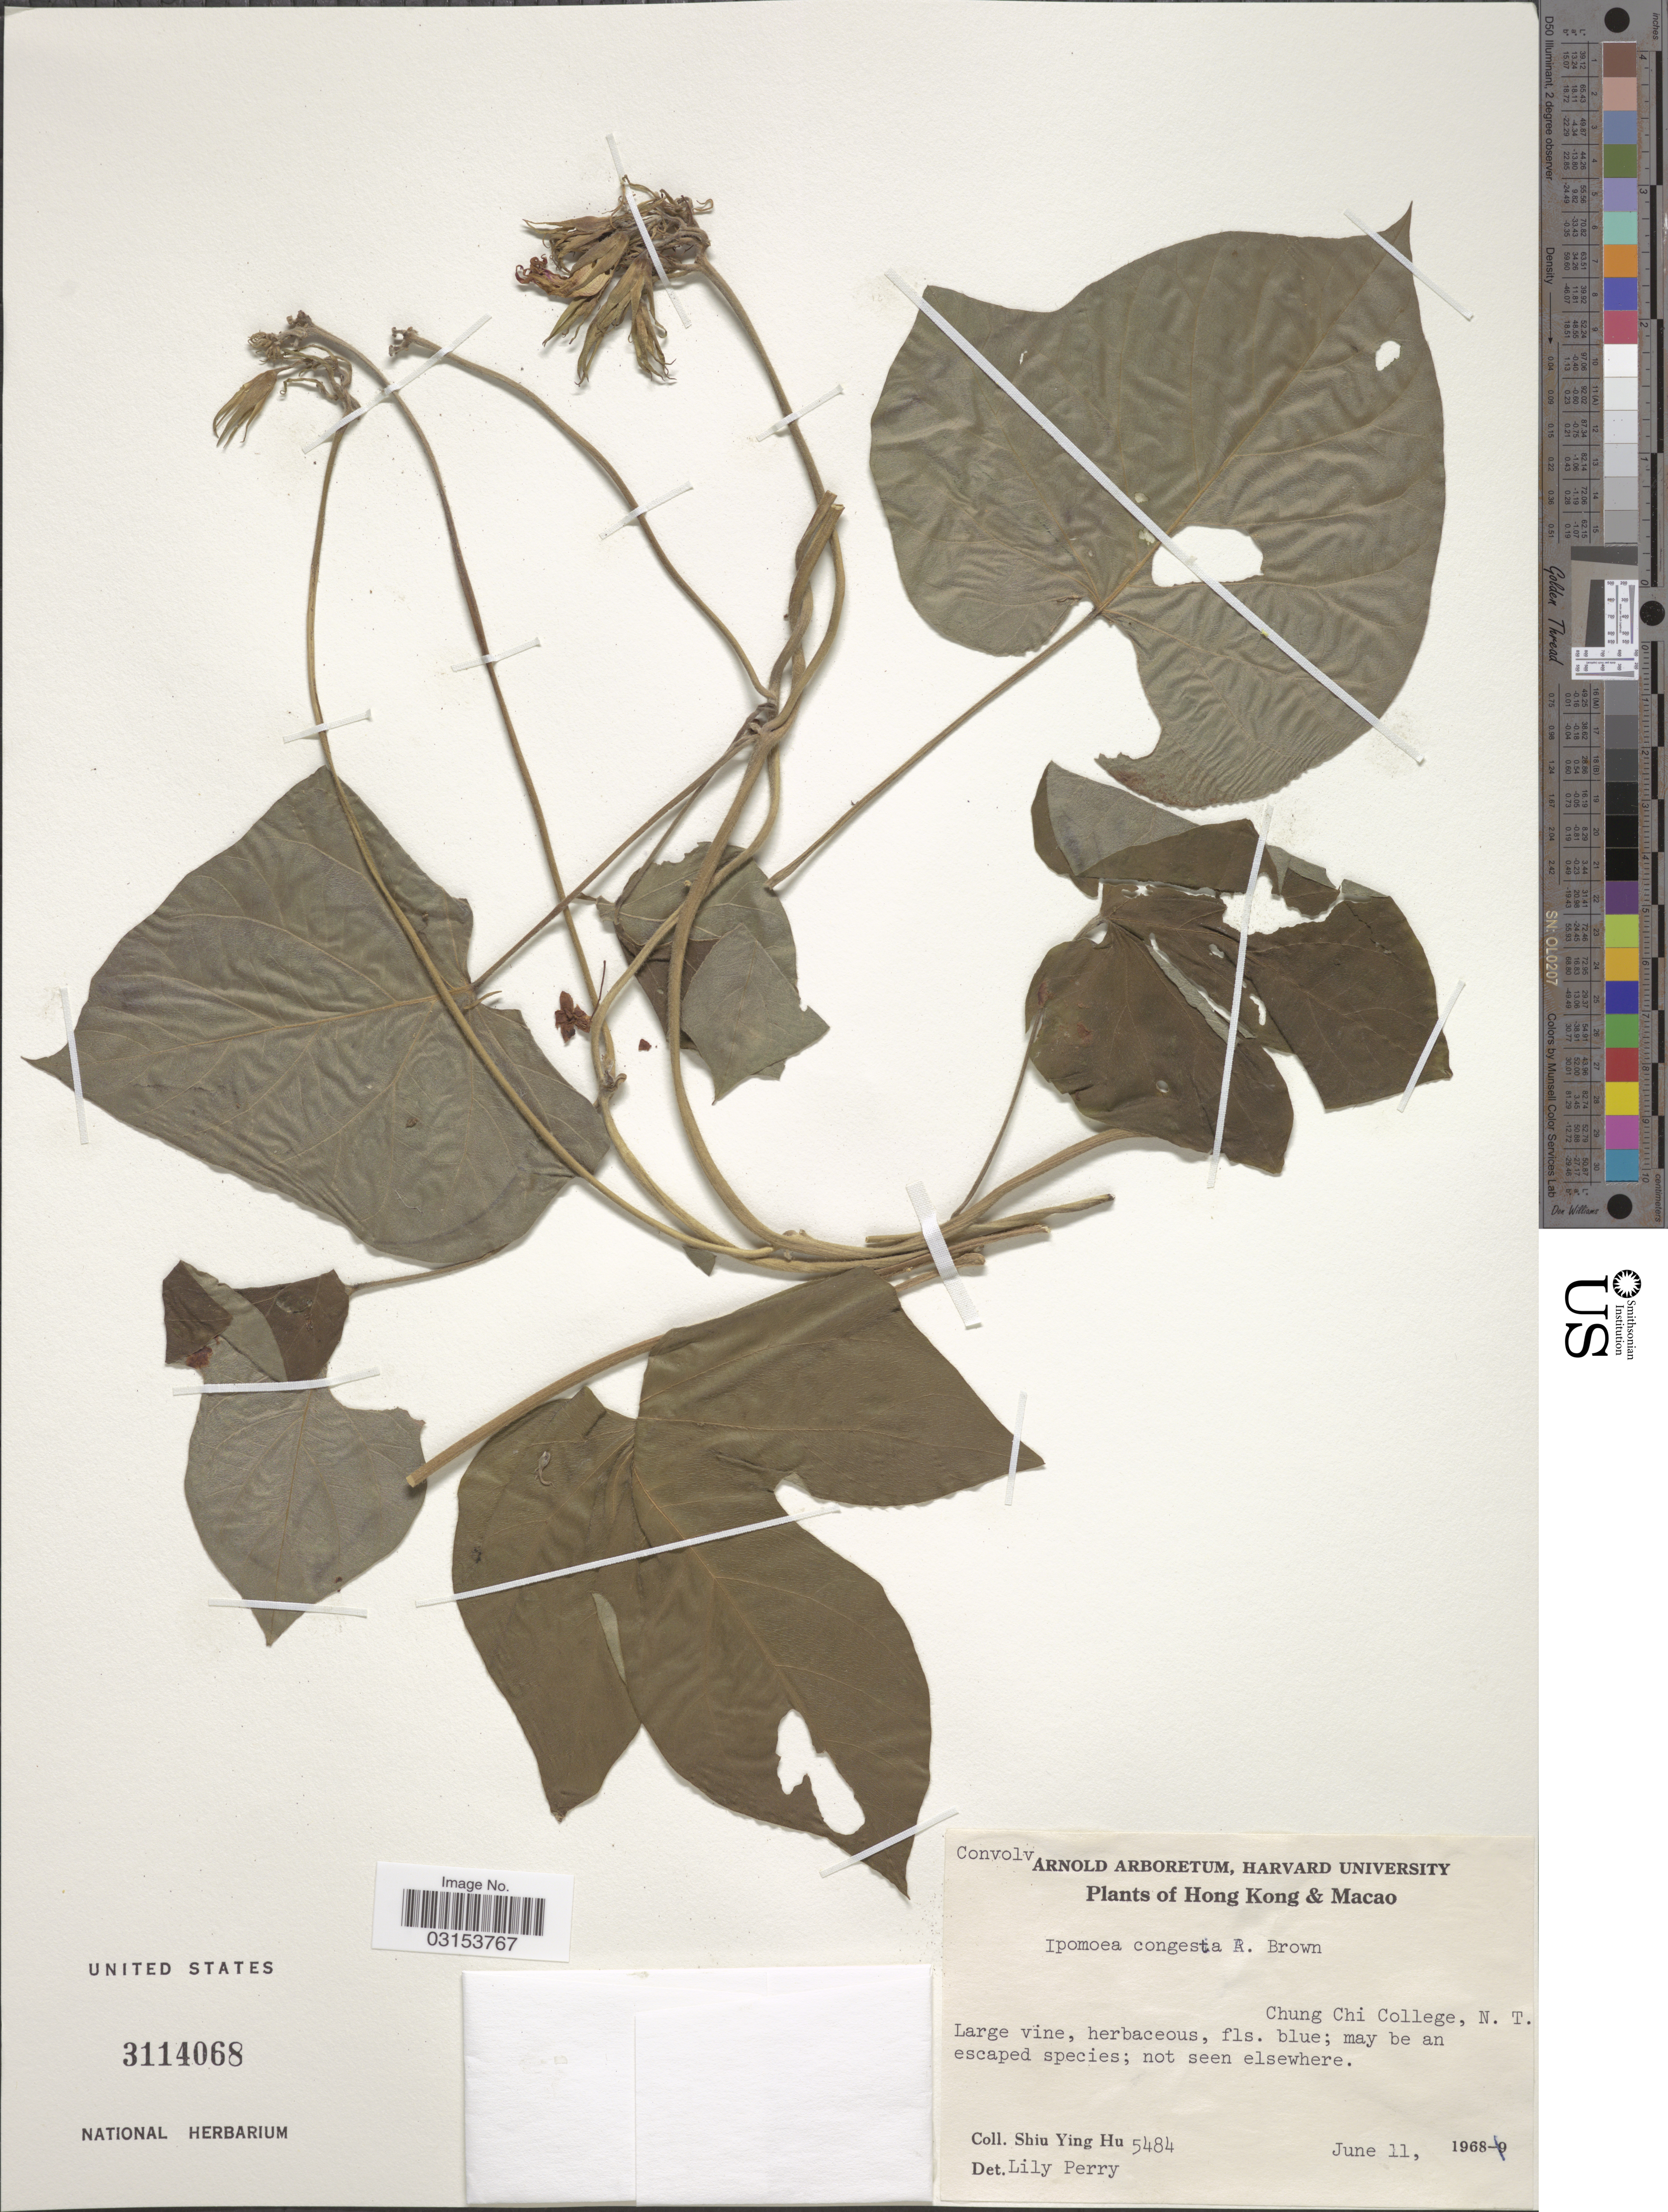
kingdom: Plantae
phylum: Tracheophyta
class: Magnoliopsida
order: Solanales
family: Convolvulaceae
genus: Ipomoea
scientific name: Ipomoea congesta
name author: R. Br.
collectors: S. Y. Hu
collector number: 5484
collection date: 1968-06-11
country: China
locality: Hong Kong & Macao. Chung Chi College, N. T.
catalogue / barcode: US 3114068